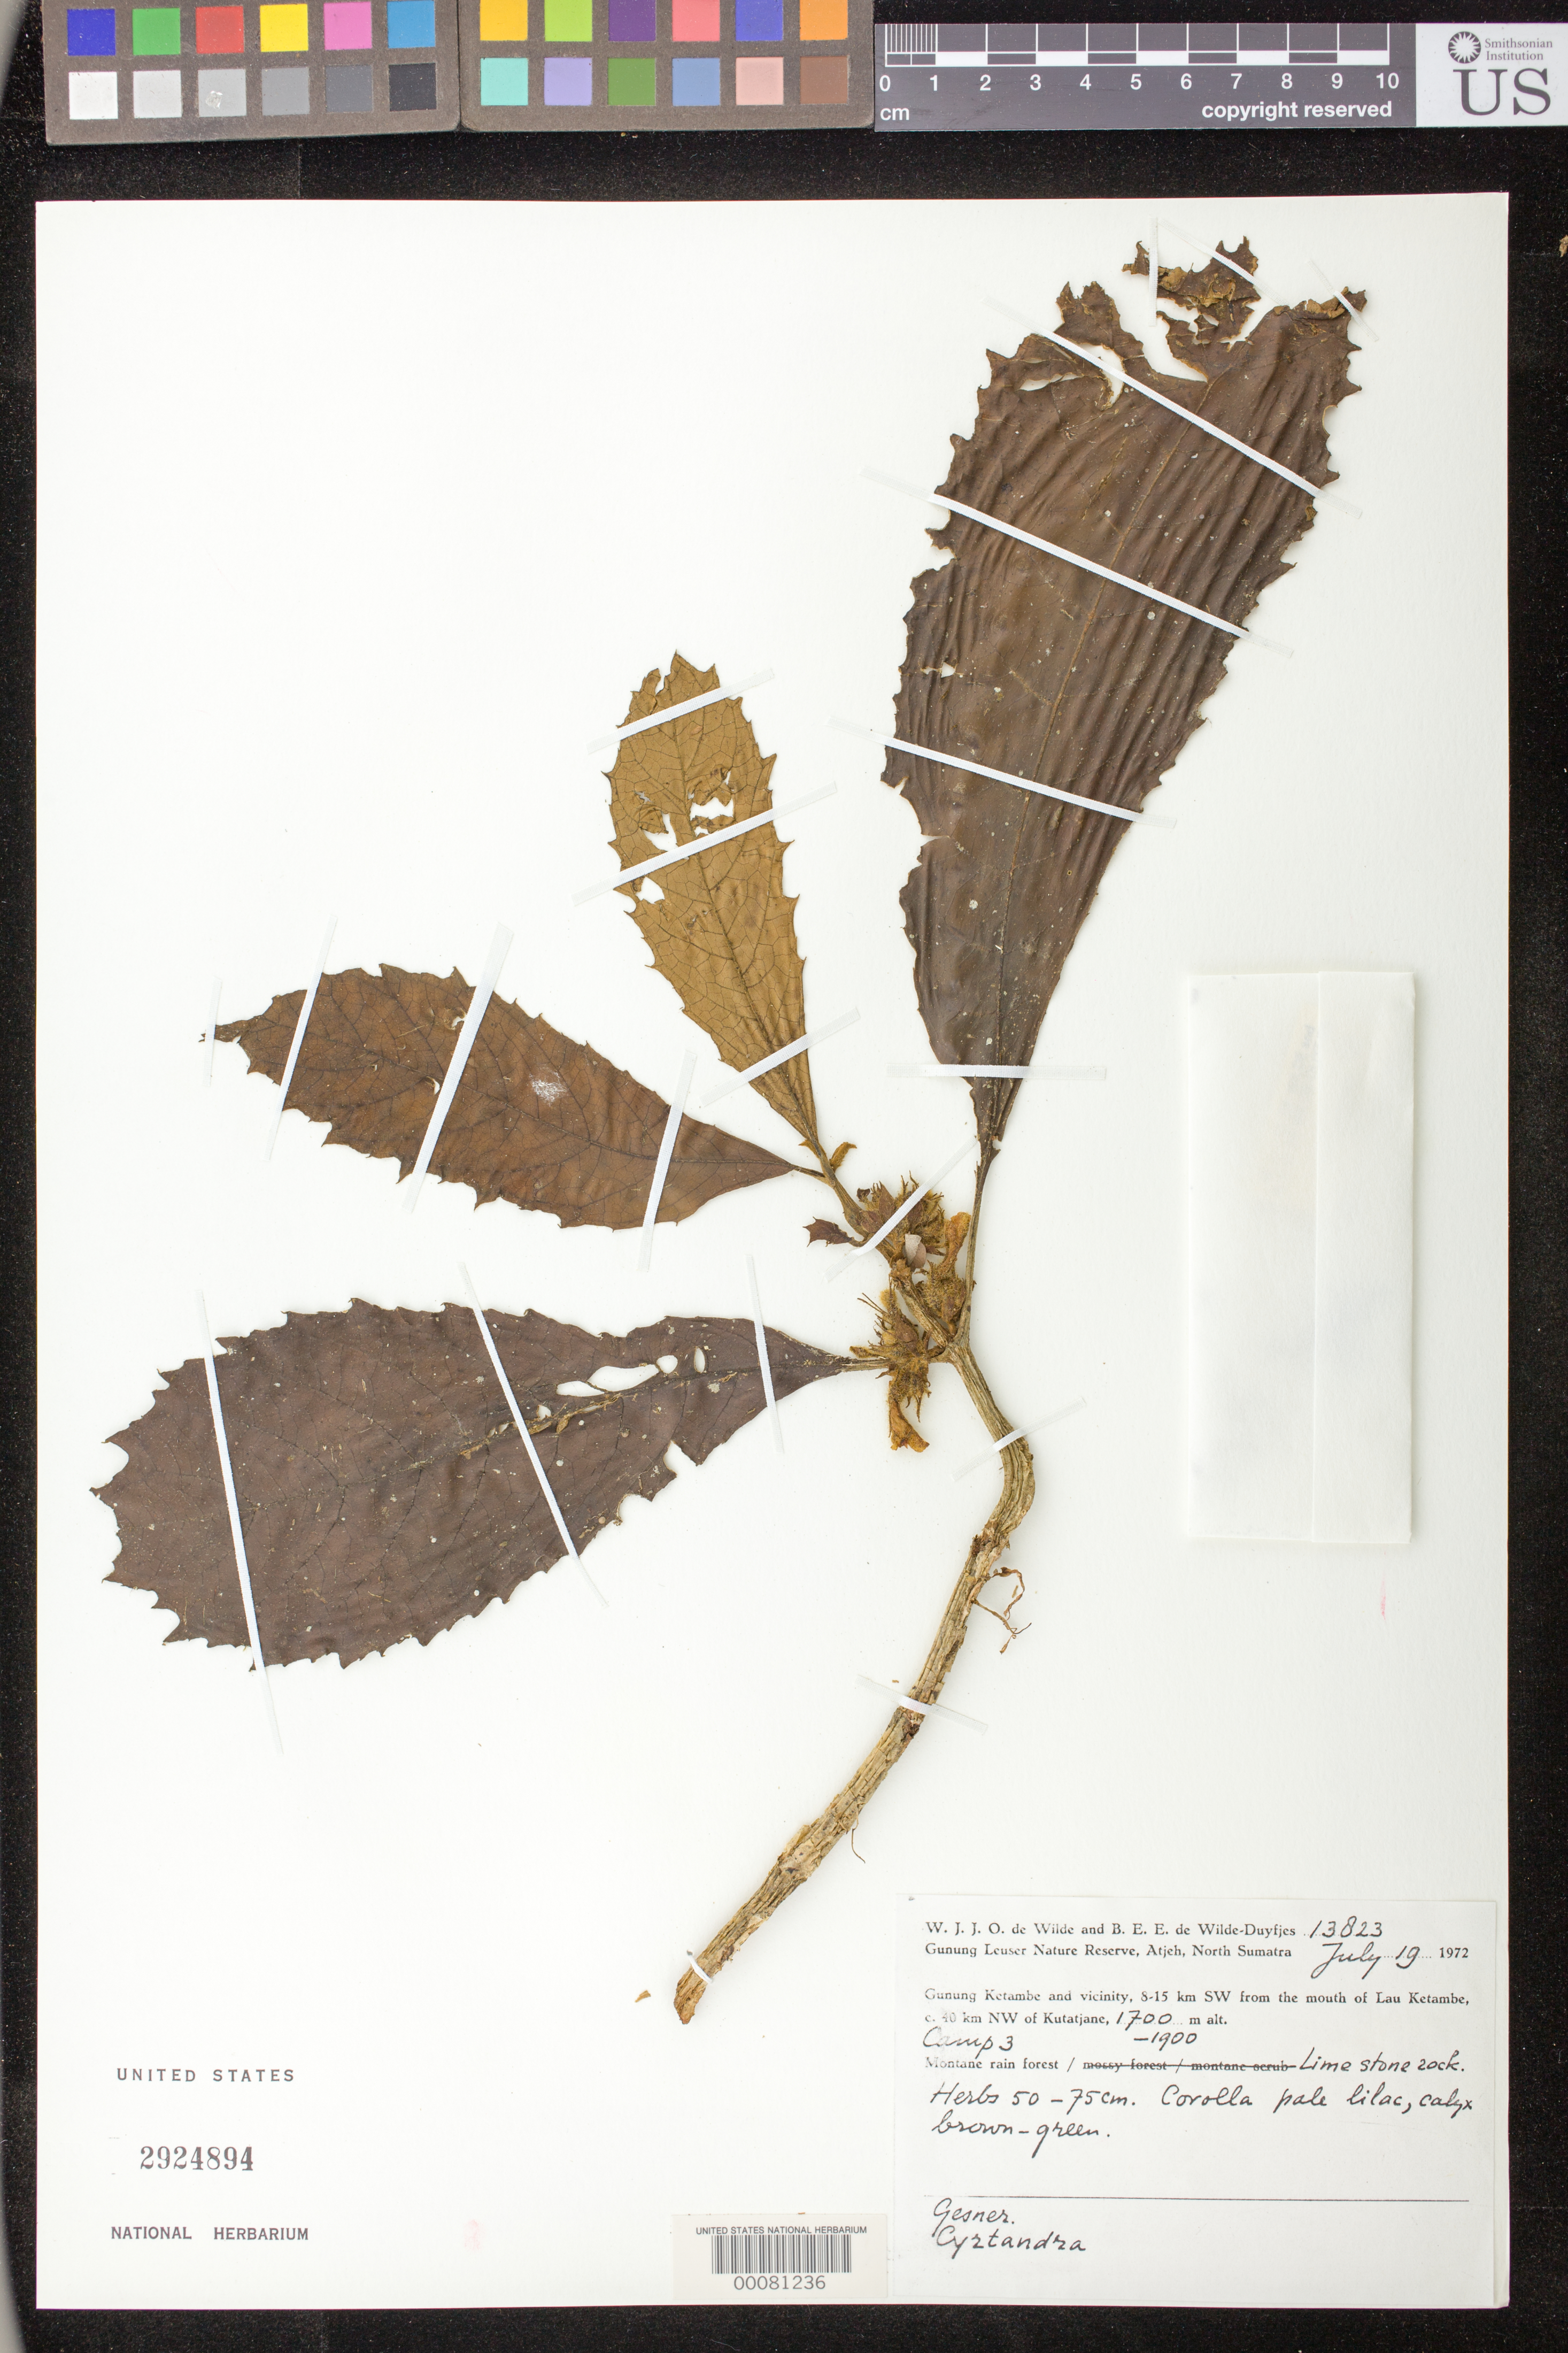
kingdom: Plantae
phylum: Tracheophyta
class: Magnoliopsida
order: Lamiales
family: Gesneriaceae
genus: Cyrtandra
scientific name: Cyrtandra sp.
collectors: W. J. de Wilde & B. E. de Wilde-Duyfjes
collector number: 13823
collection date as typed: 19 Jul 1972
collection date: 1972-07-19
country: Indonesia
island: Sumatra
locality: North sumatra prov., Gunung ketambe and vicinity, 8-15 km sw from the mouth of lau ketambe, about 40 km nw of kutajane, camp 3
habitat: Montane rain forest, limestone rock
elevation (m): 1700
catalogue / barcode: US 2924894